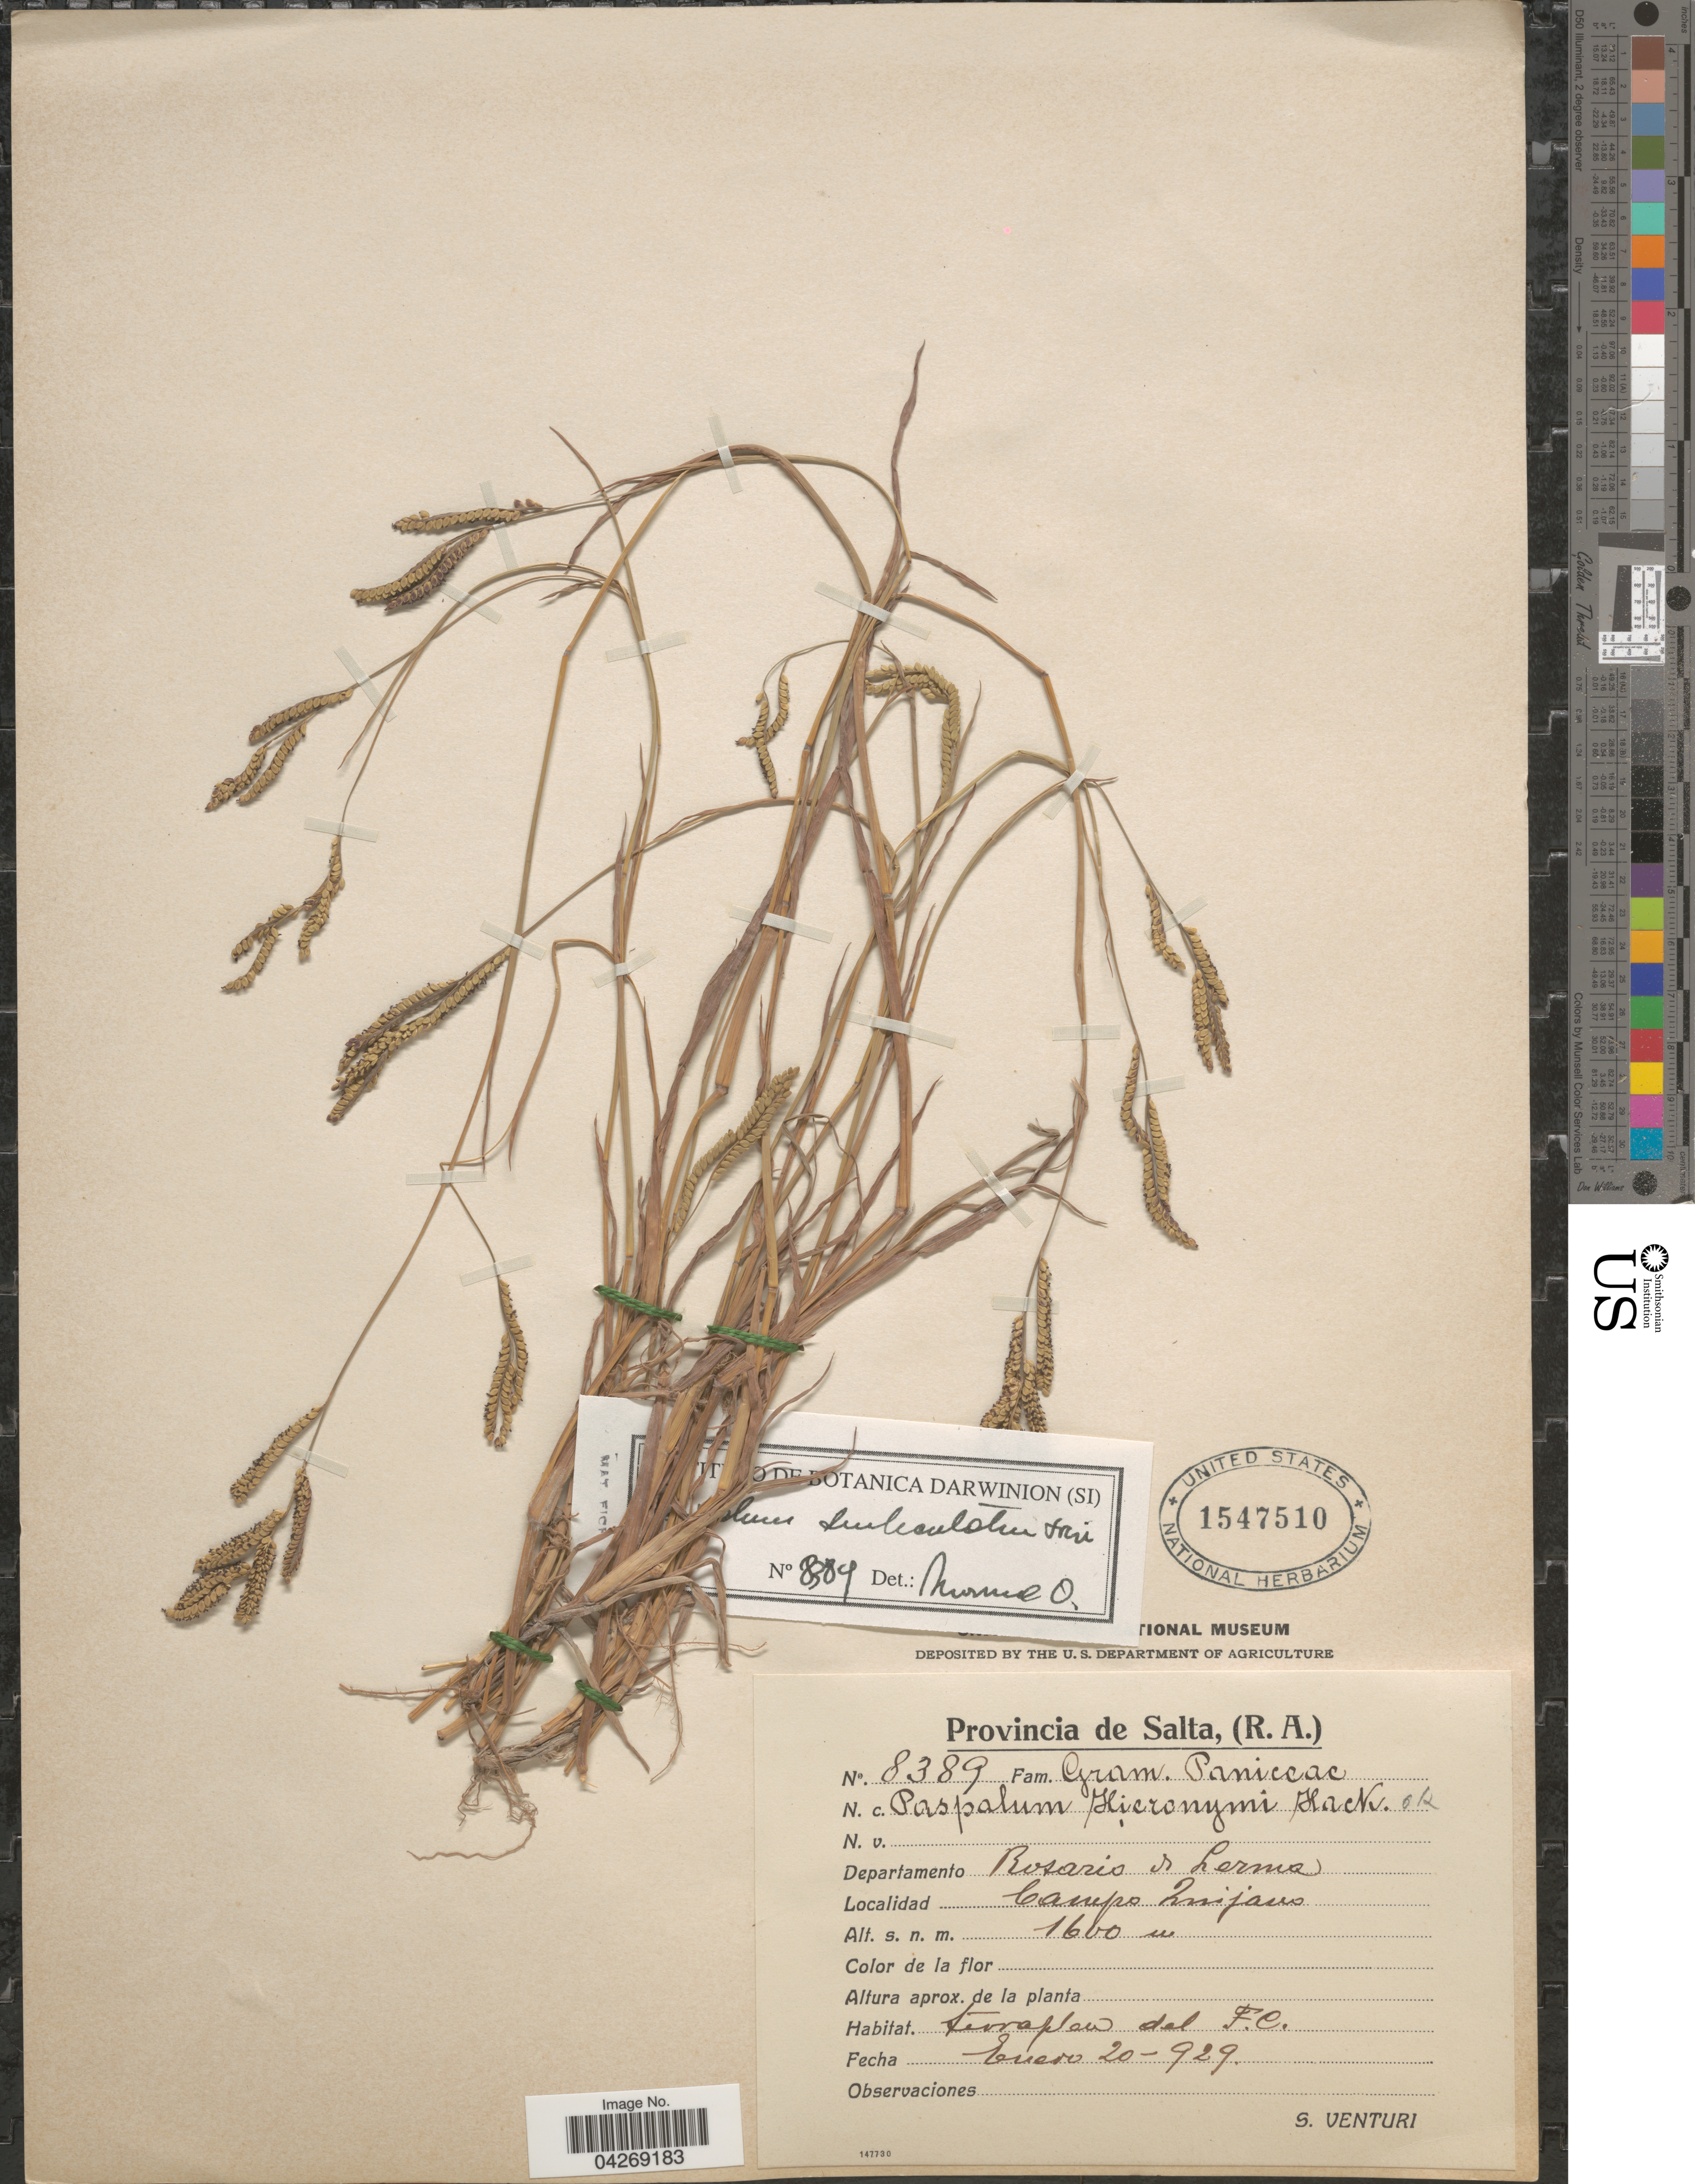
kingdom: Plantae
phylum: Tracheophyta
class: Liliopsida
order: Poales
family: Poaceae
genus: Paspalum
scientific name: Paspalum denticulatum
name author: Trin.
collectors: S. Venturi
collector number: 8389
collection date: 1929-01-20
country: Argentina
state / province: Salta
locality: Departamento Rosario de Lerma. Campo Quijano.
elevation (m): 1600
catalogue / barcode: US 1547510